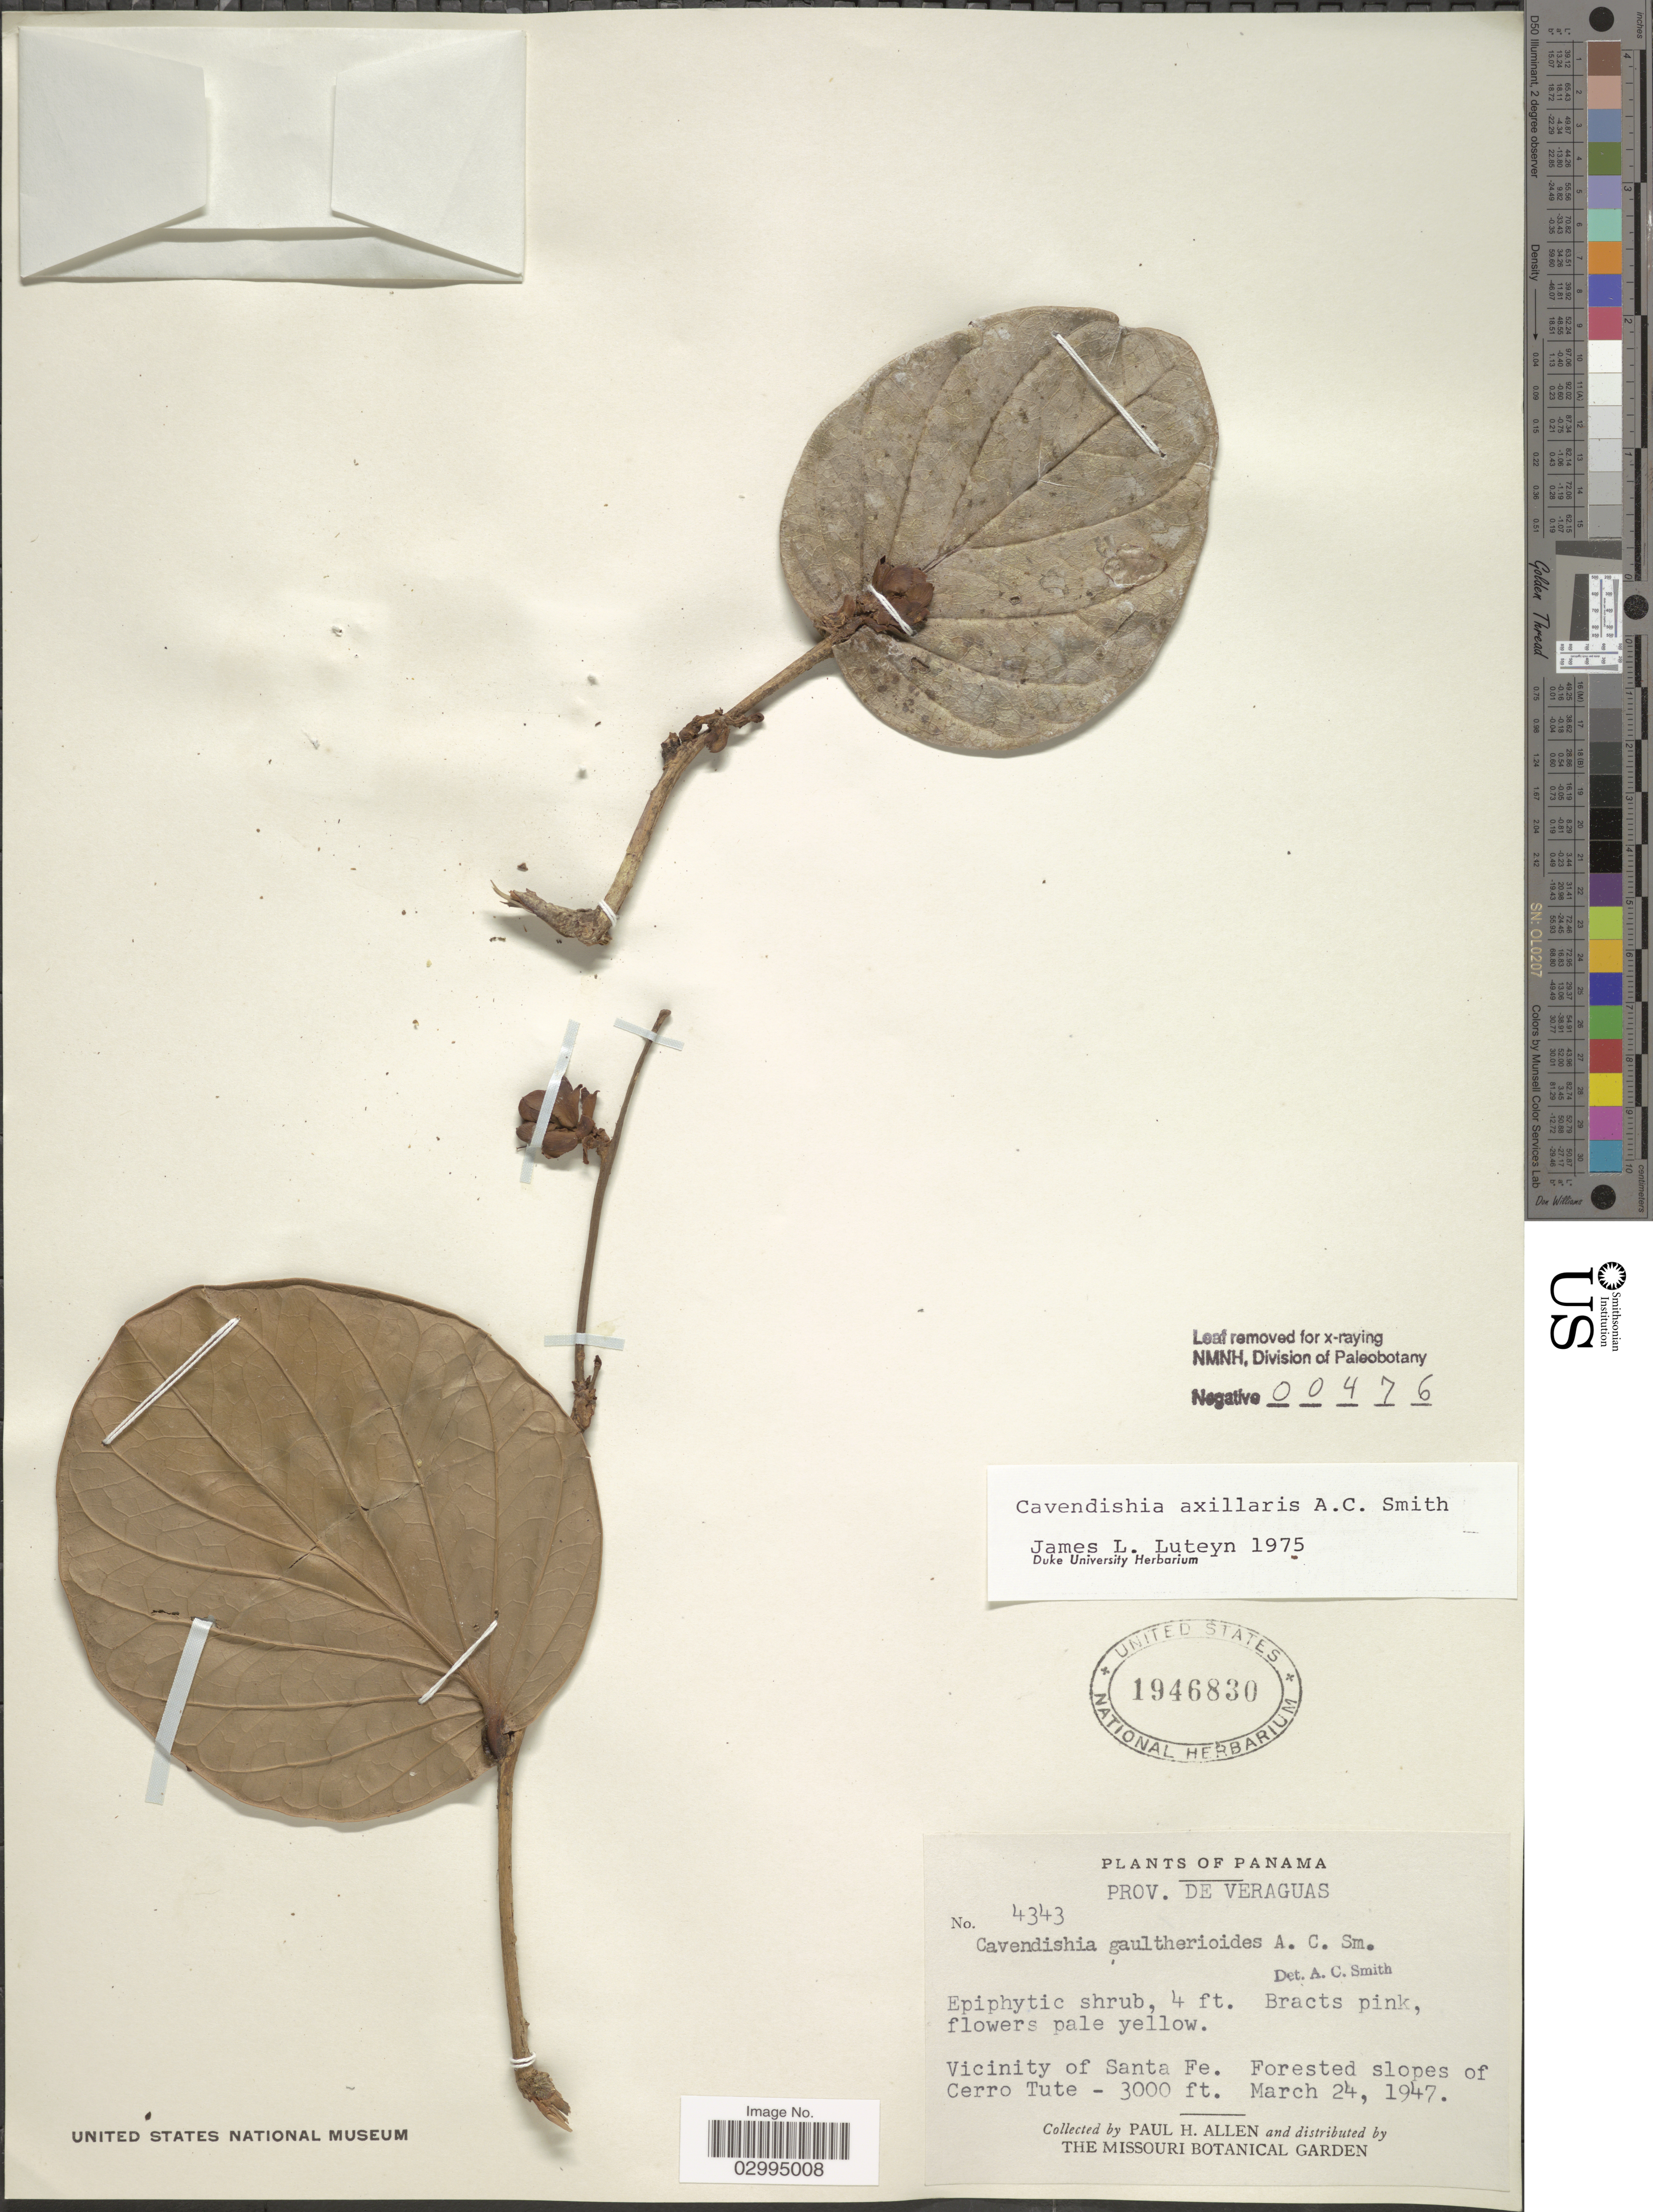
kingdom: Plantae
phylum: Tracheophyta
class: Magnoliopsida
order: Ericales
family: Ericaceae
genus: Cavendishia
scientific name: Cavendishia axillaris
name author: A.C. Sm.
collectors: P. H. Allen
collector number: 4343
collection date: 1947-03-24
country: Panama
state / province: Veraguas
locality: Prov. de Veraguas. Vicinity of Santa Fe. Forested slopes of Cerro Tute.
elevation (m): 914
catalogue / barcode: US 1946830